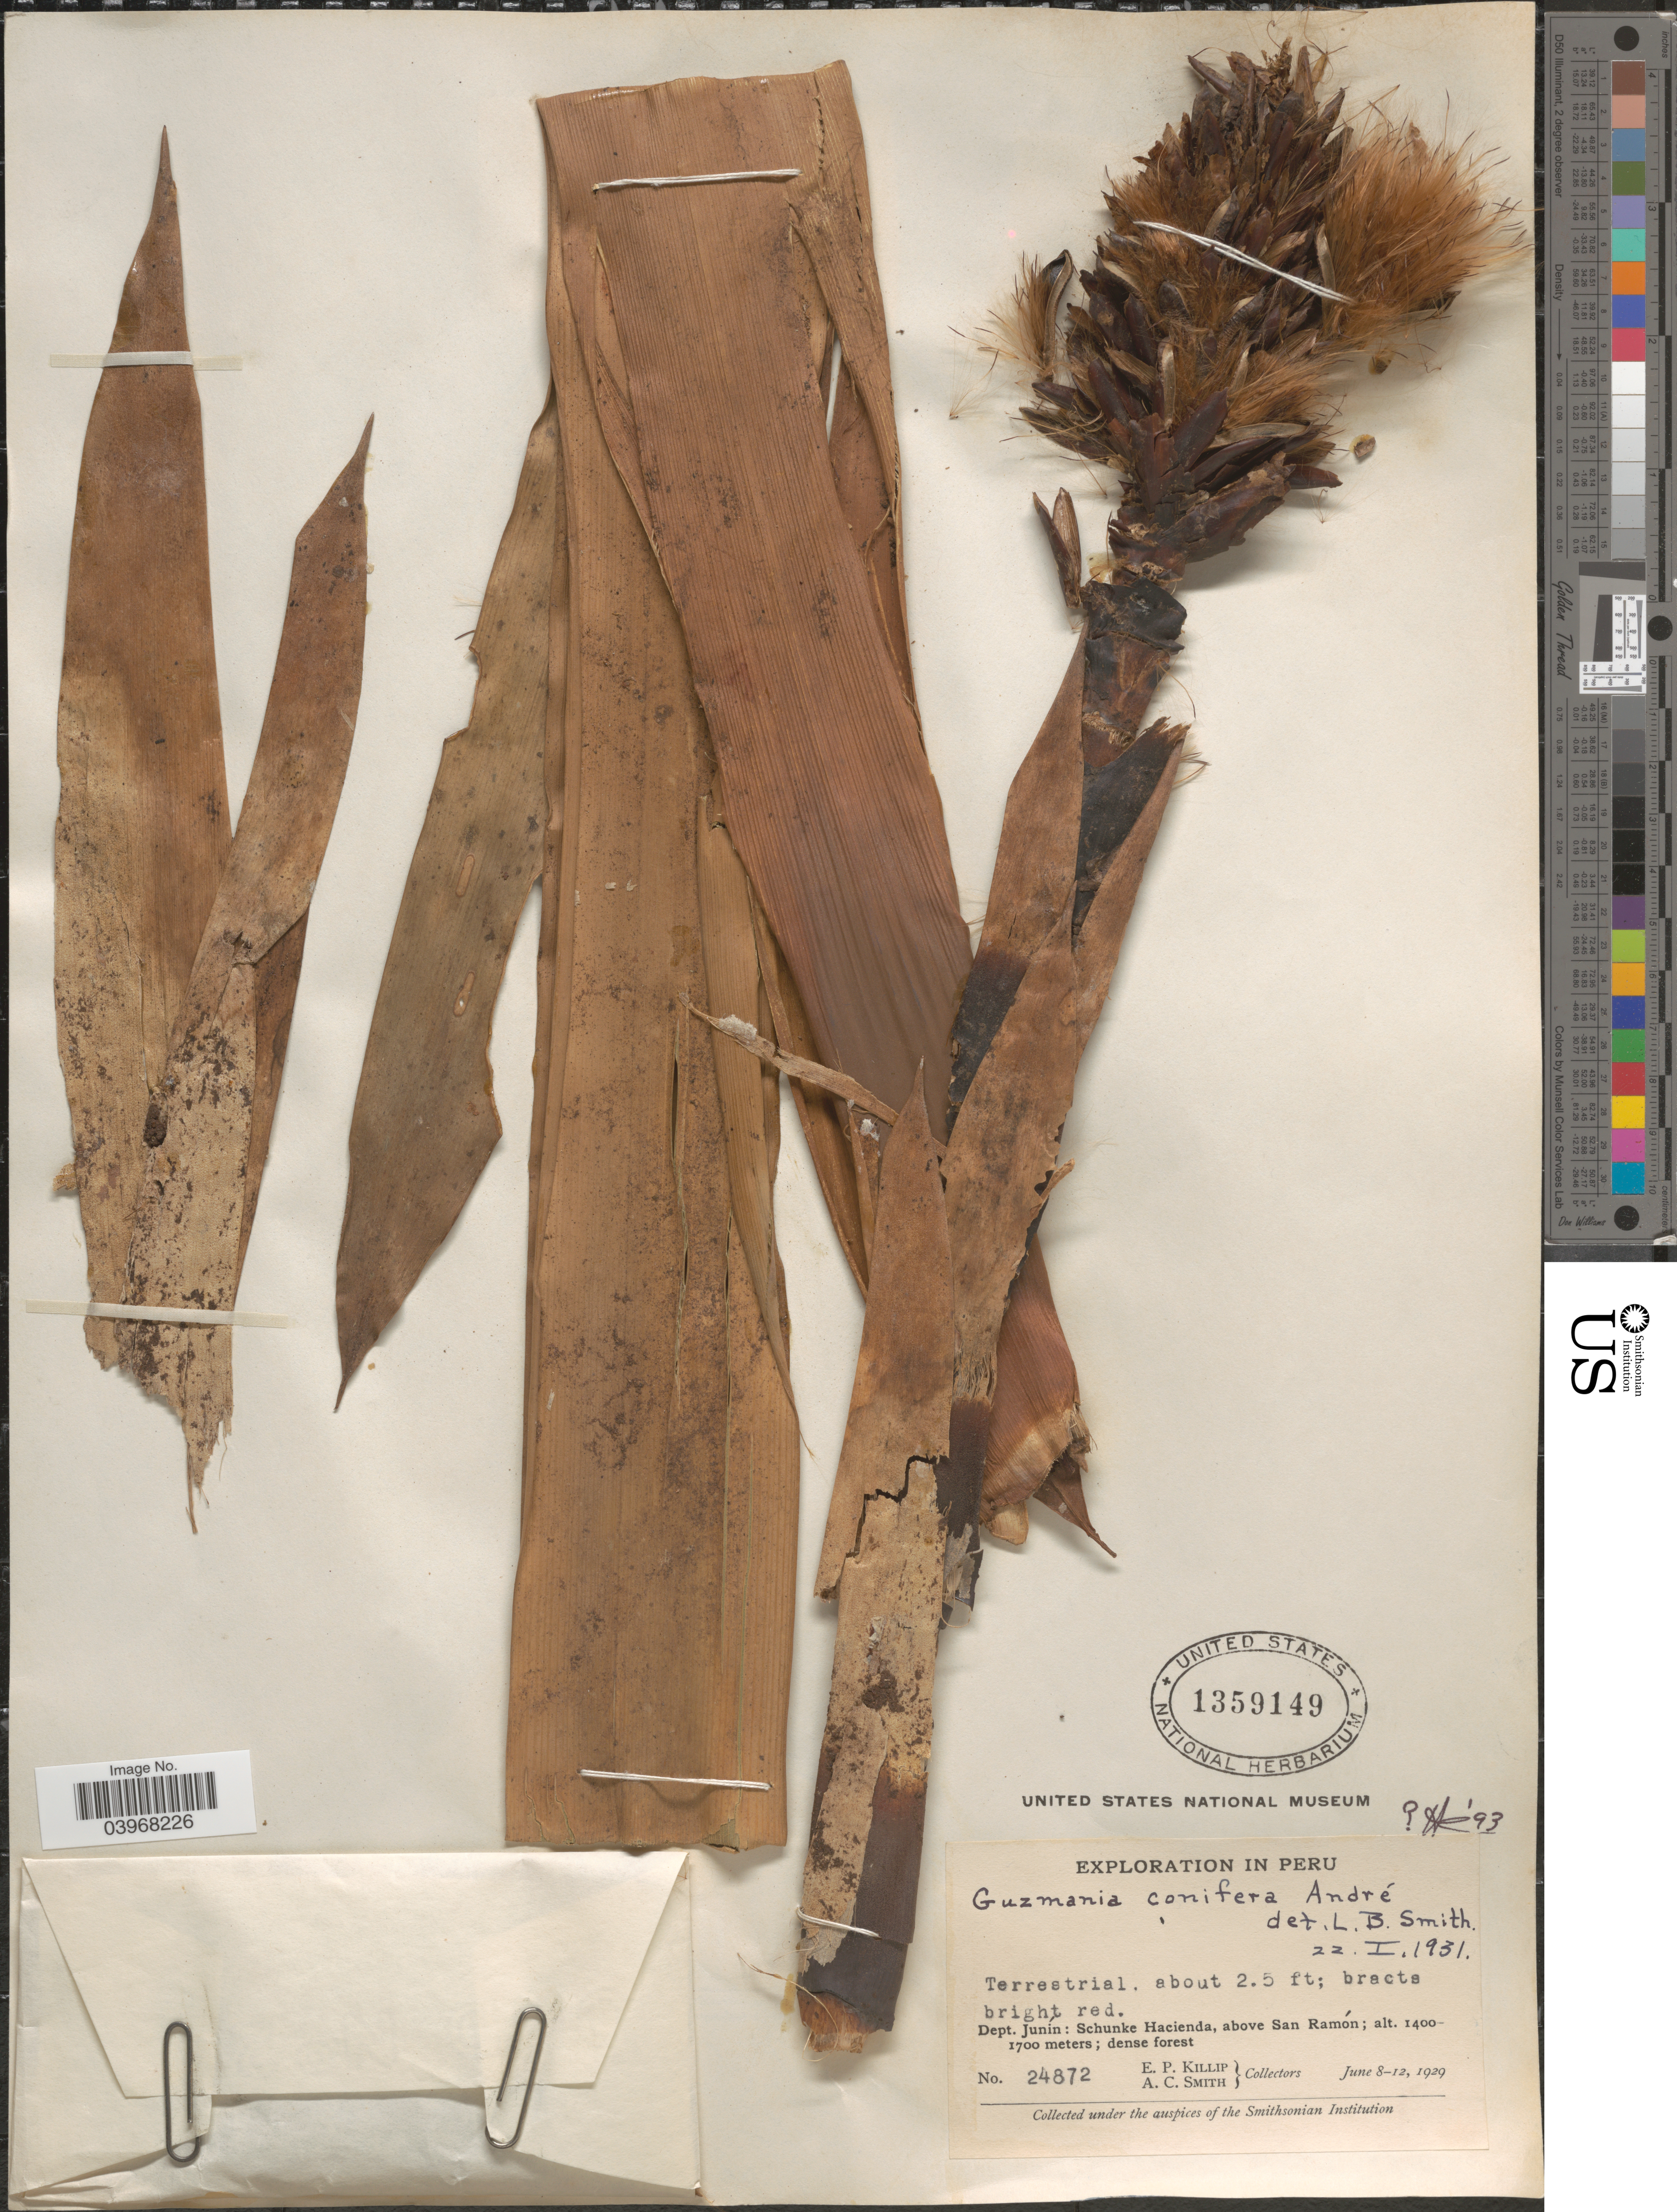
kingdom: Plantae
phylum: Tracheophyta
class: Liliopsida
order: Poales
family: Bromeliaceae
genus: Guzmania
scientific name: Guzmania conifera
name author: (André) André ex Mez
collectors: E. P. Killip & A. C. Smith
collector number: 24872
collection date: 1929-06-08/1929-06-12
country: Peru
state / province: Junín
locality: Dept. Junín: Schunke Hacienda, above San Ramón.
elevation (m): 1400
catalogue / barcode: US 1359149